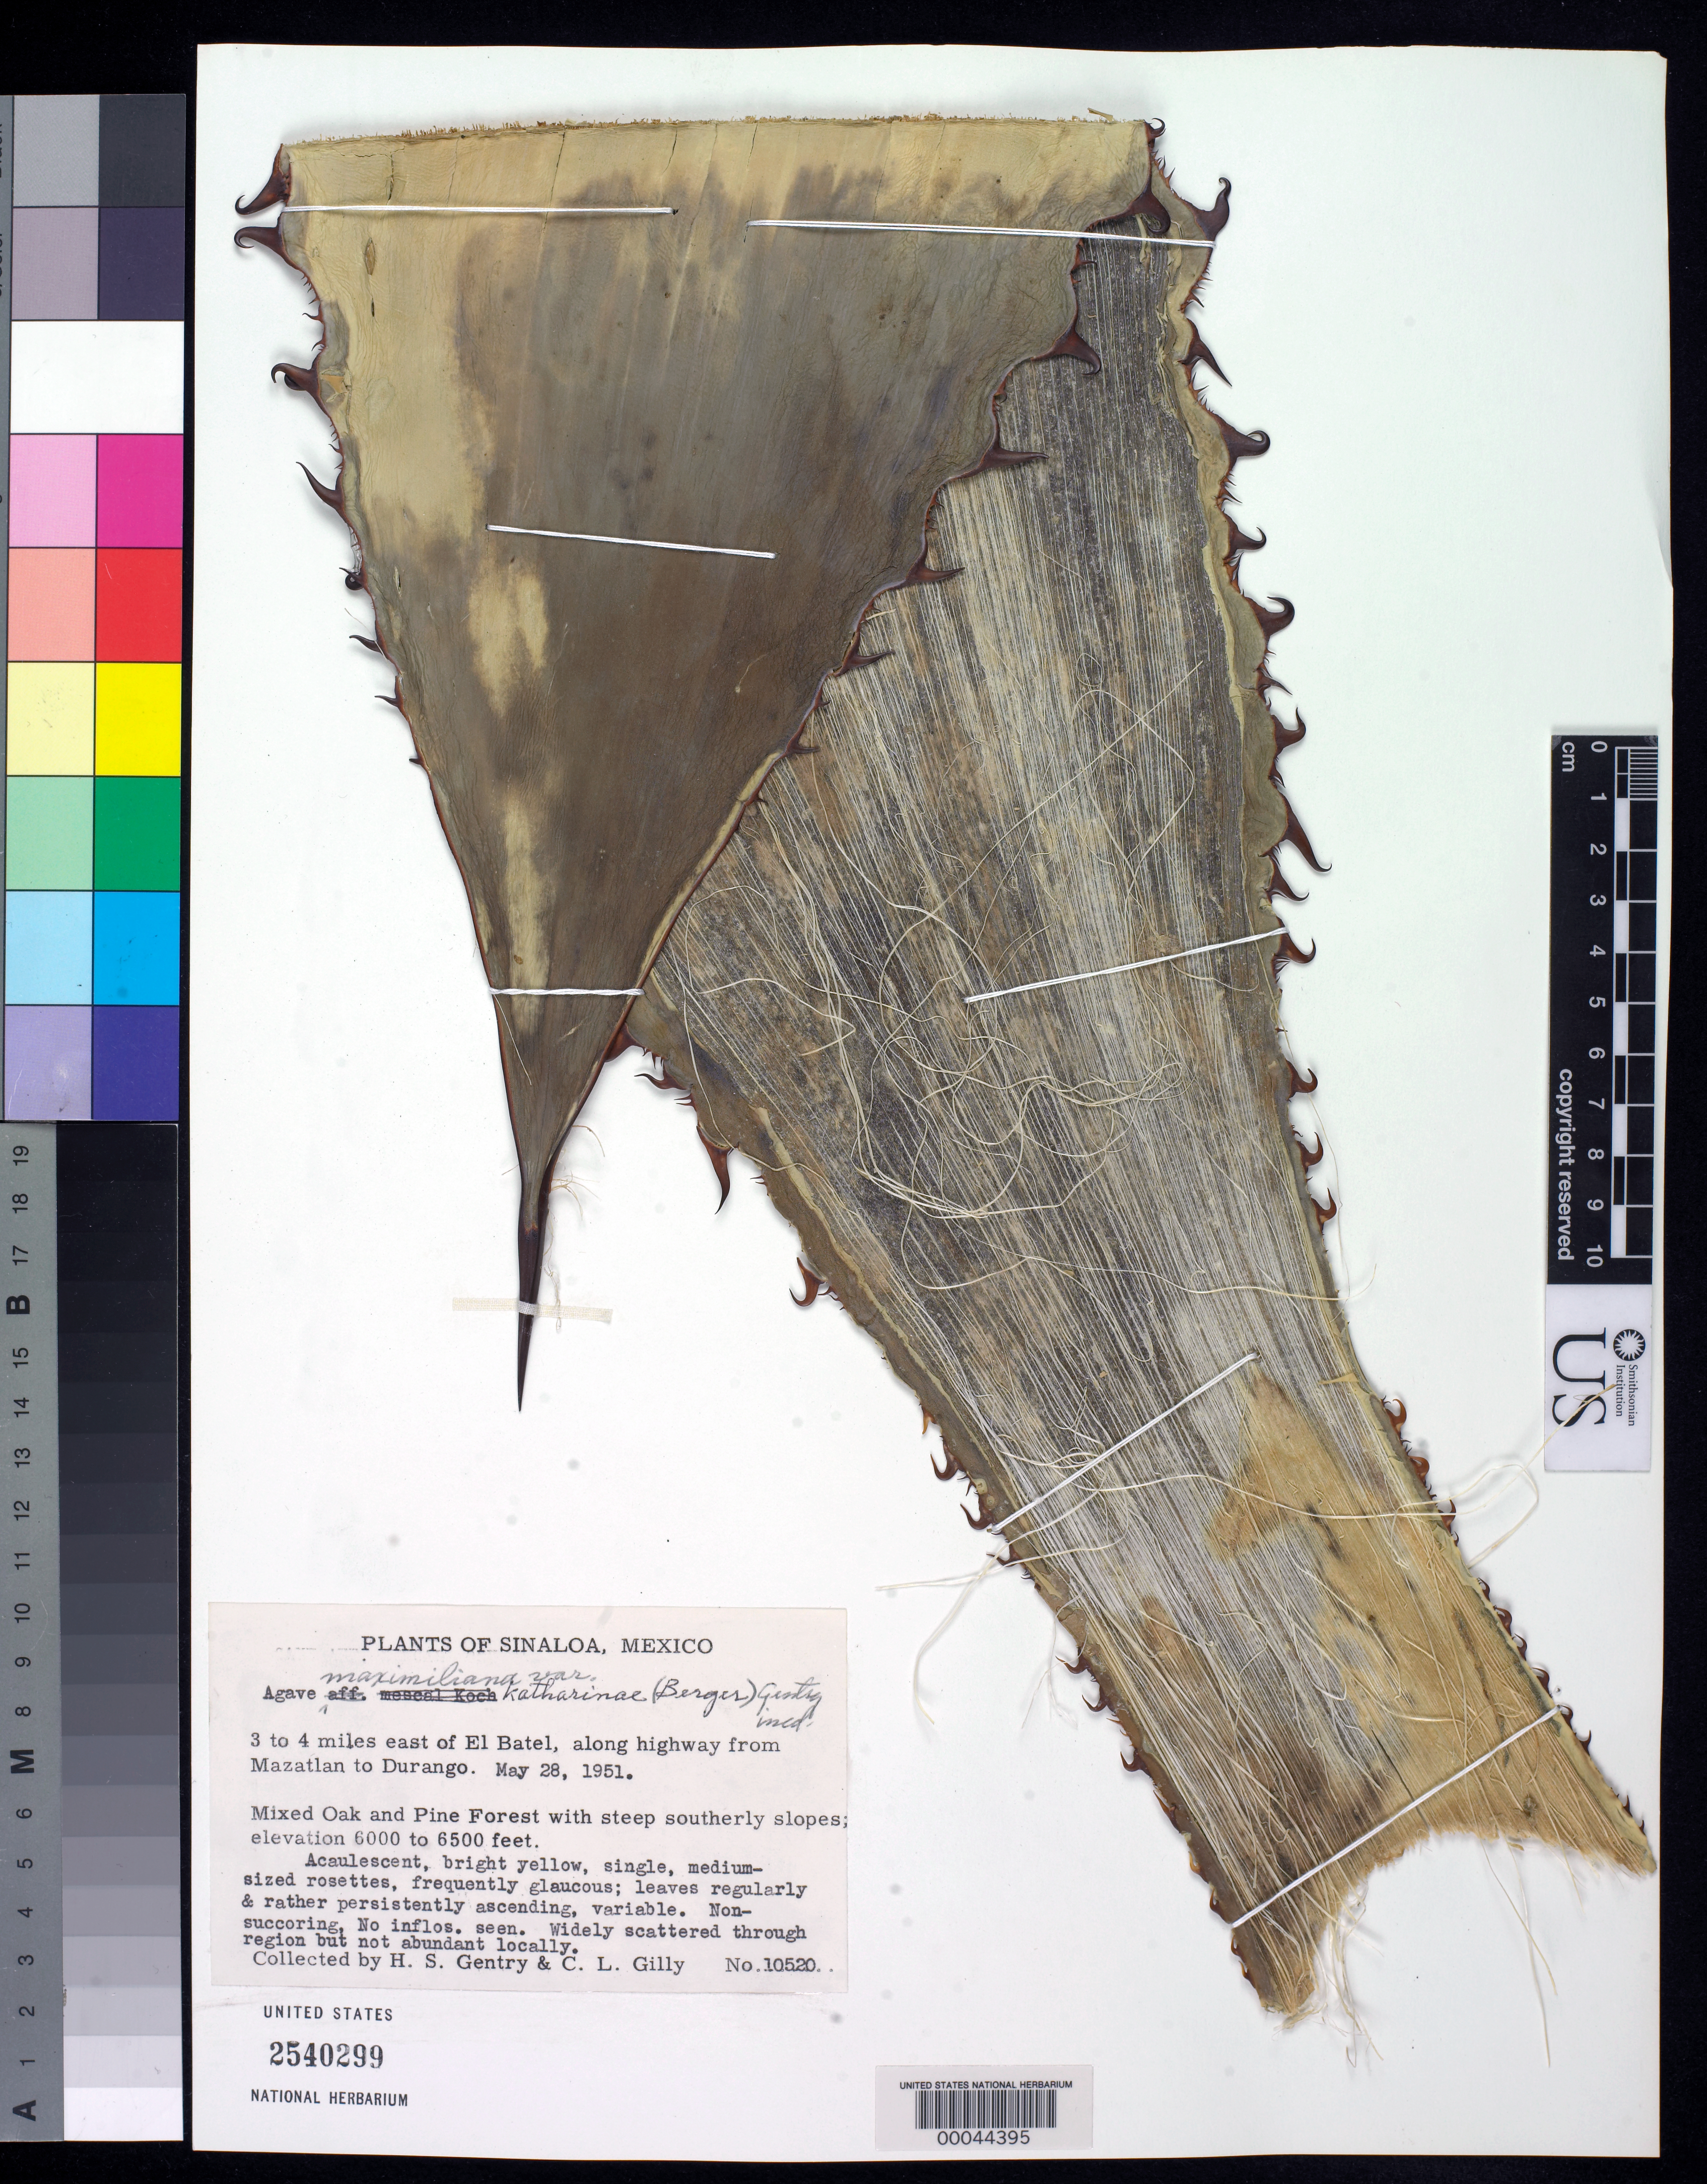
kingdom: Plantae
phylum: Tracheophyta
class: Liliopsida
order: Asparagales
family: Asparagaceae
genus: Agave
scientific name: Agave maximiliana var. katherinae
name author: (A. Berger) Gentry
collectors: H. S. Gentry & C. Gilly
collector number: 10520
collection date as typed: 28 May 1951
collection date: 1951-05-28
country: Mexico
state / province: Sinaloa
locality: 3-4 mi E of El Batel along highway from Mazatlan to Durango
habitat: Mixed oak & pine forest w/steep southerly slopes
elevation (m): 1829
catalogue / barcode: US 2540299